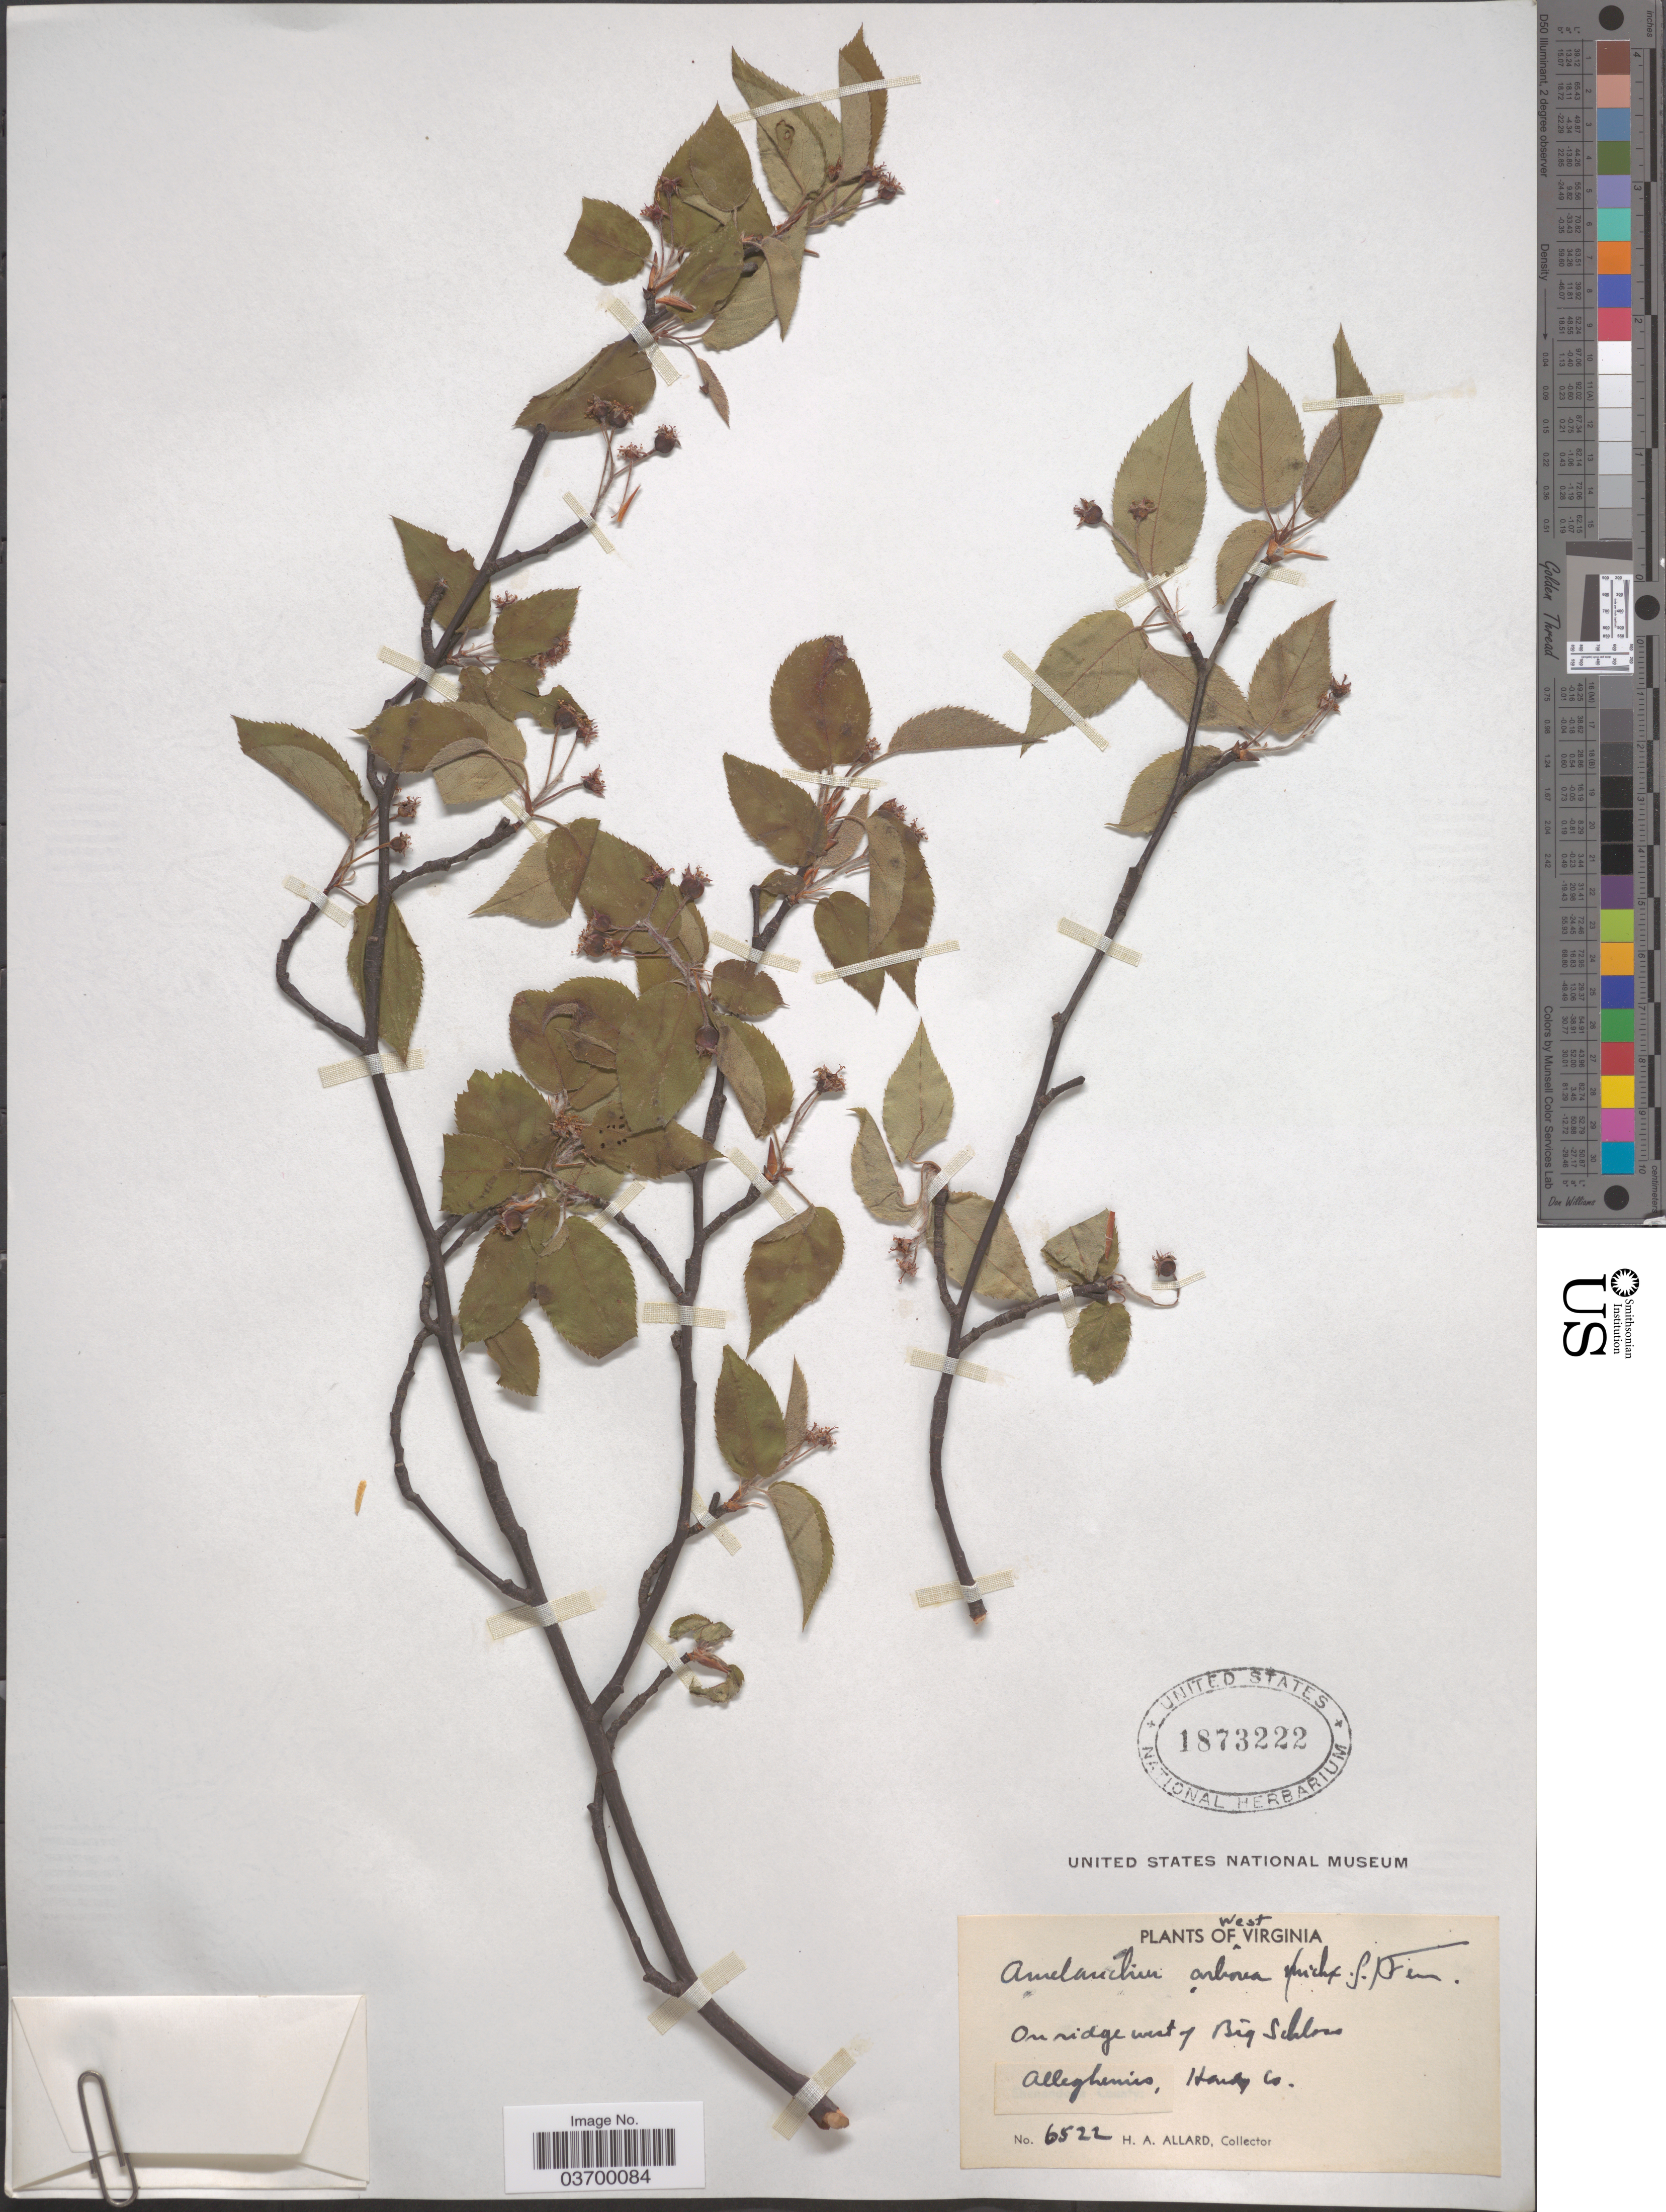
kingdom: Plantae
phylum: Tracheophyta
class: Magnoliopsida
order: Rosales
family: Rosaceae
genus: Amelanchier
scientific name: Amelanchier arborea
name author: (F. Michx.) Fernald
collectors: H. A. Allard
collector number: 6522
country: United States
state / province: West Virginia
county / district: Hardy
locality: On ridge west of Big Schloss Alleghenis, Hardy Co.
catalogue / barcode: US 1873222